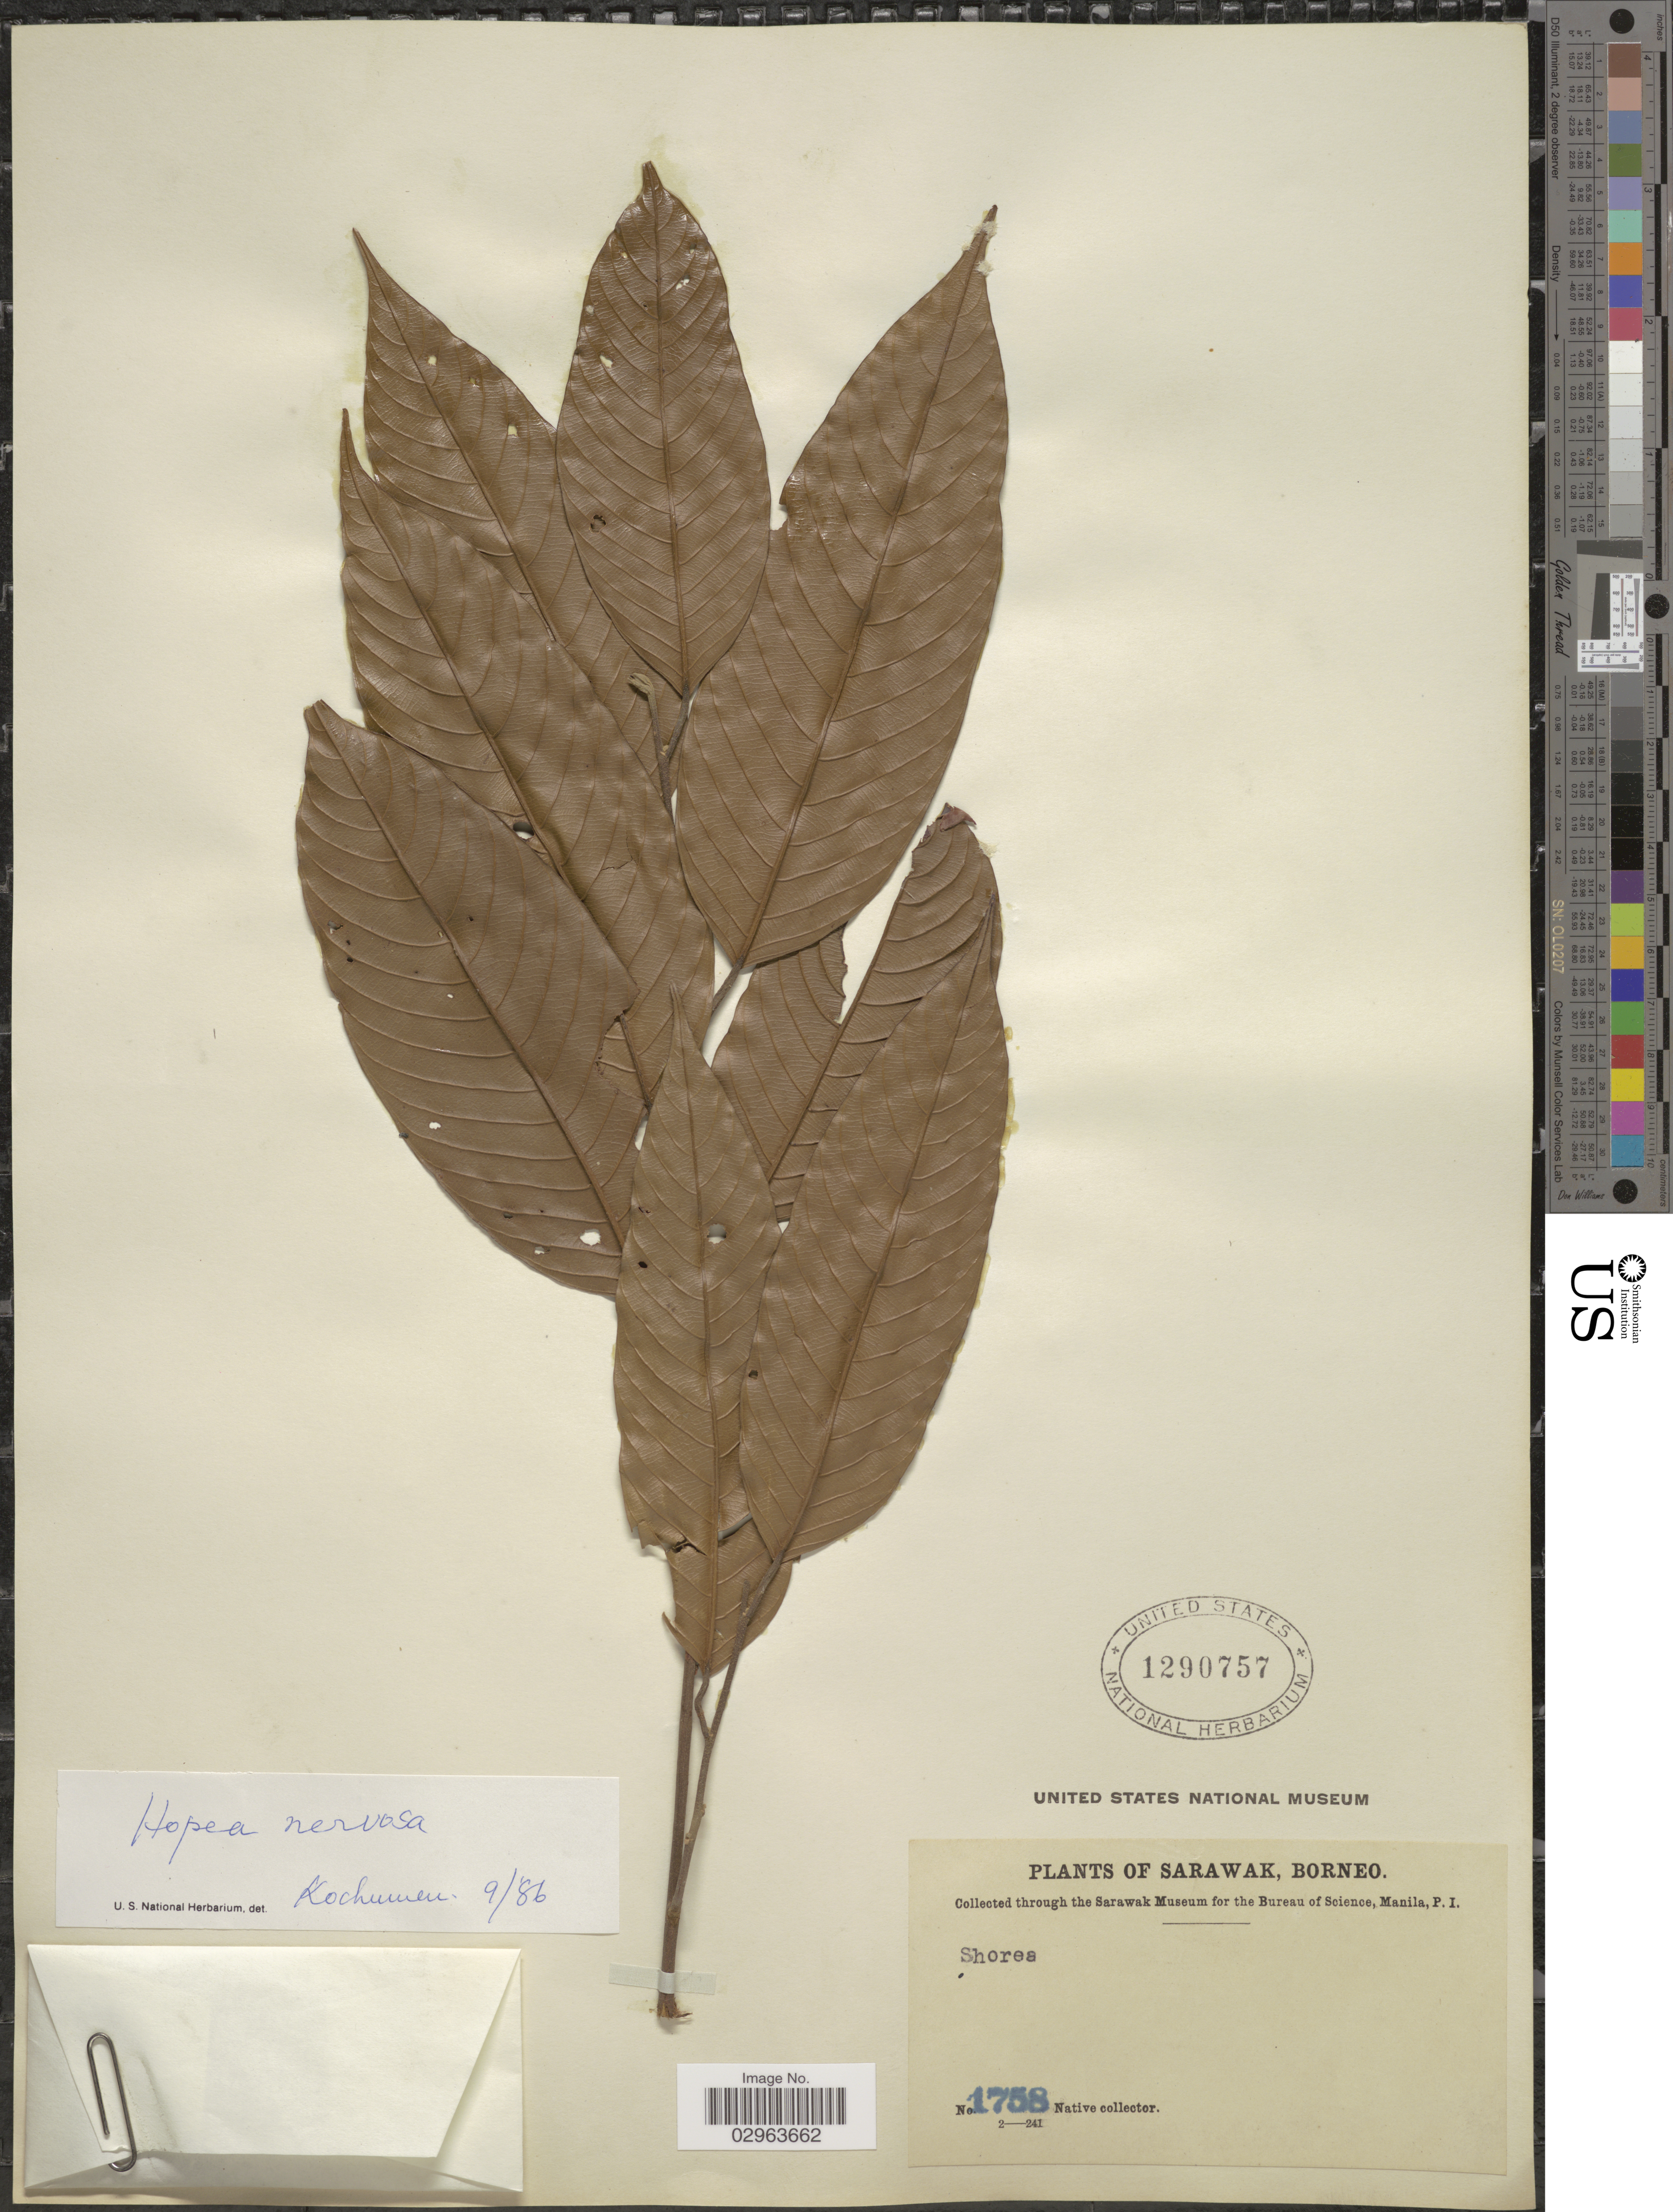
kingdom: Plantae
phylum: Tracheophyta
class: Magnoliopsida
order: Malvales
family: Dipterocarpaceae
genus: Hopea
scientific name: Hopea nervosa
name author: R.M. King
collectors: Native collector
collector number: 1748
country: Malaysia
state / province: Sarawak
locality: Borneo.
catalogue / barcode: US 1290757